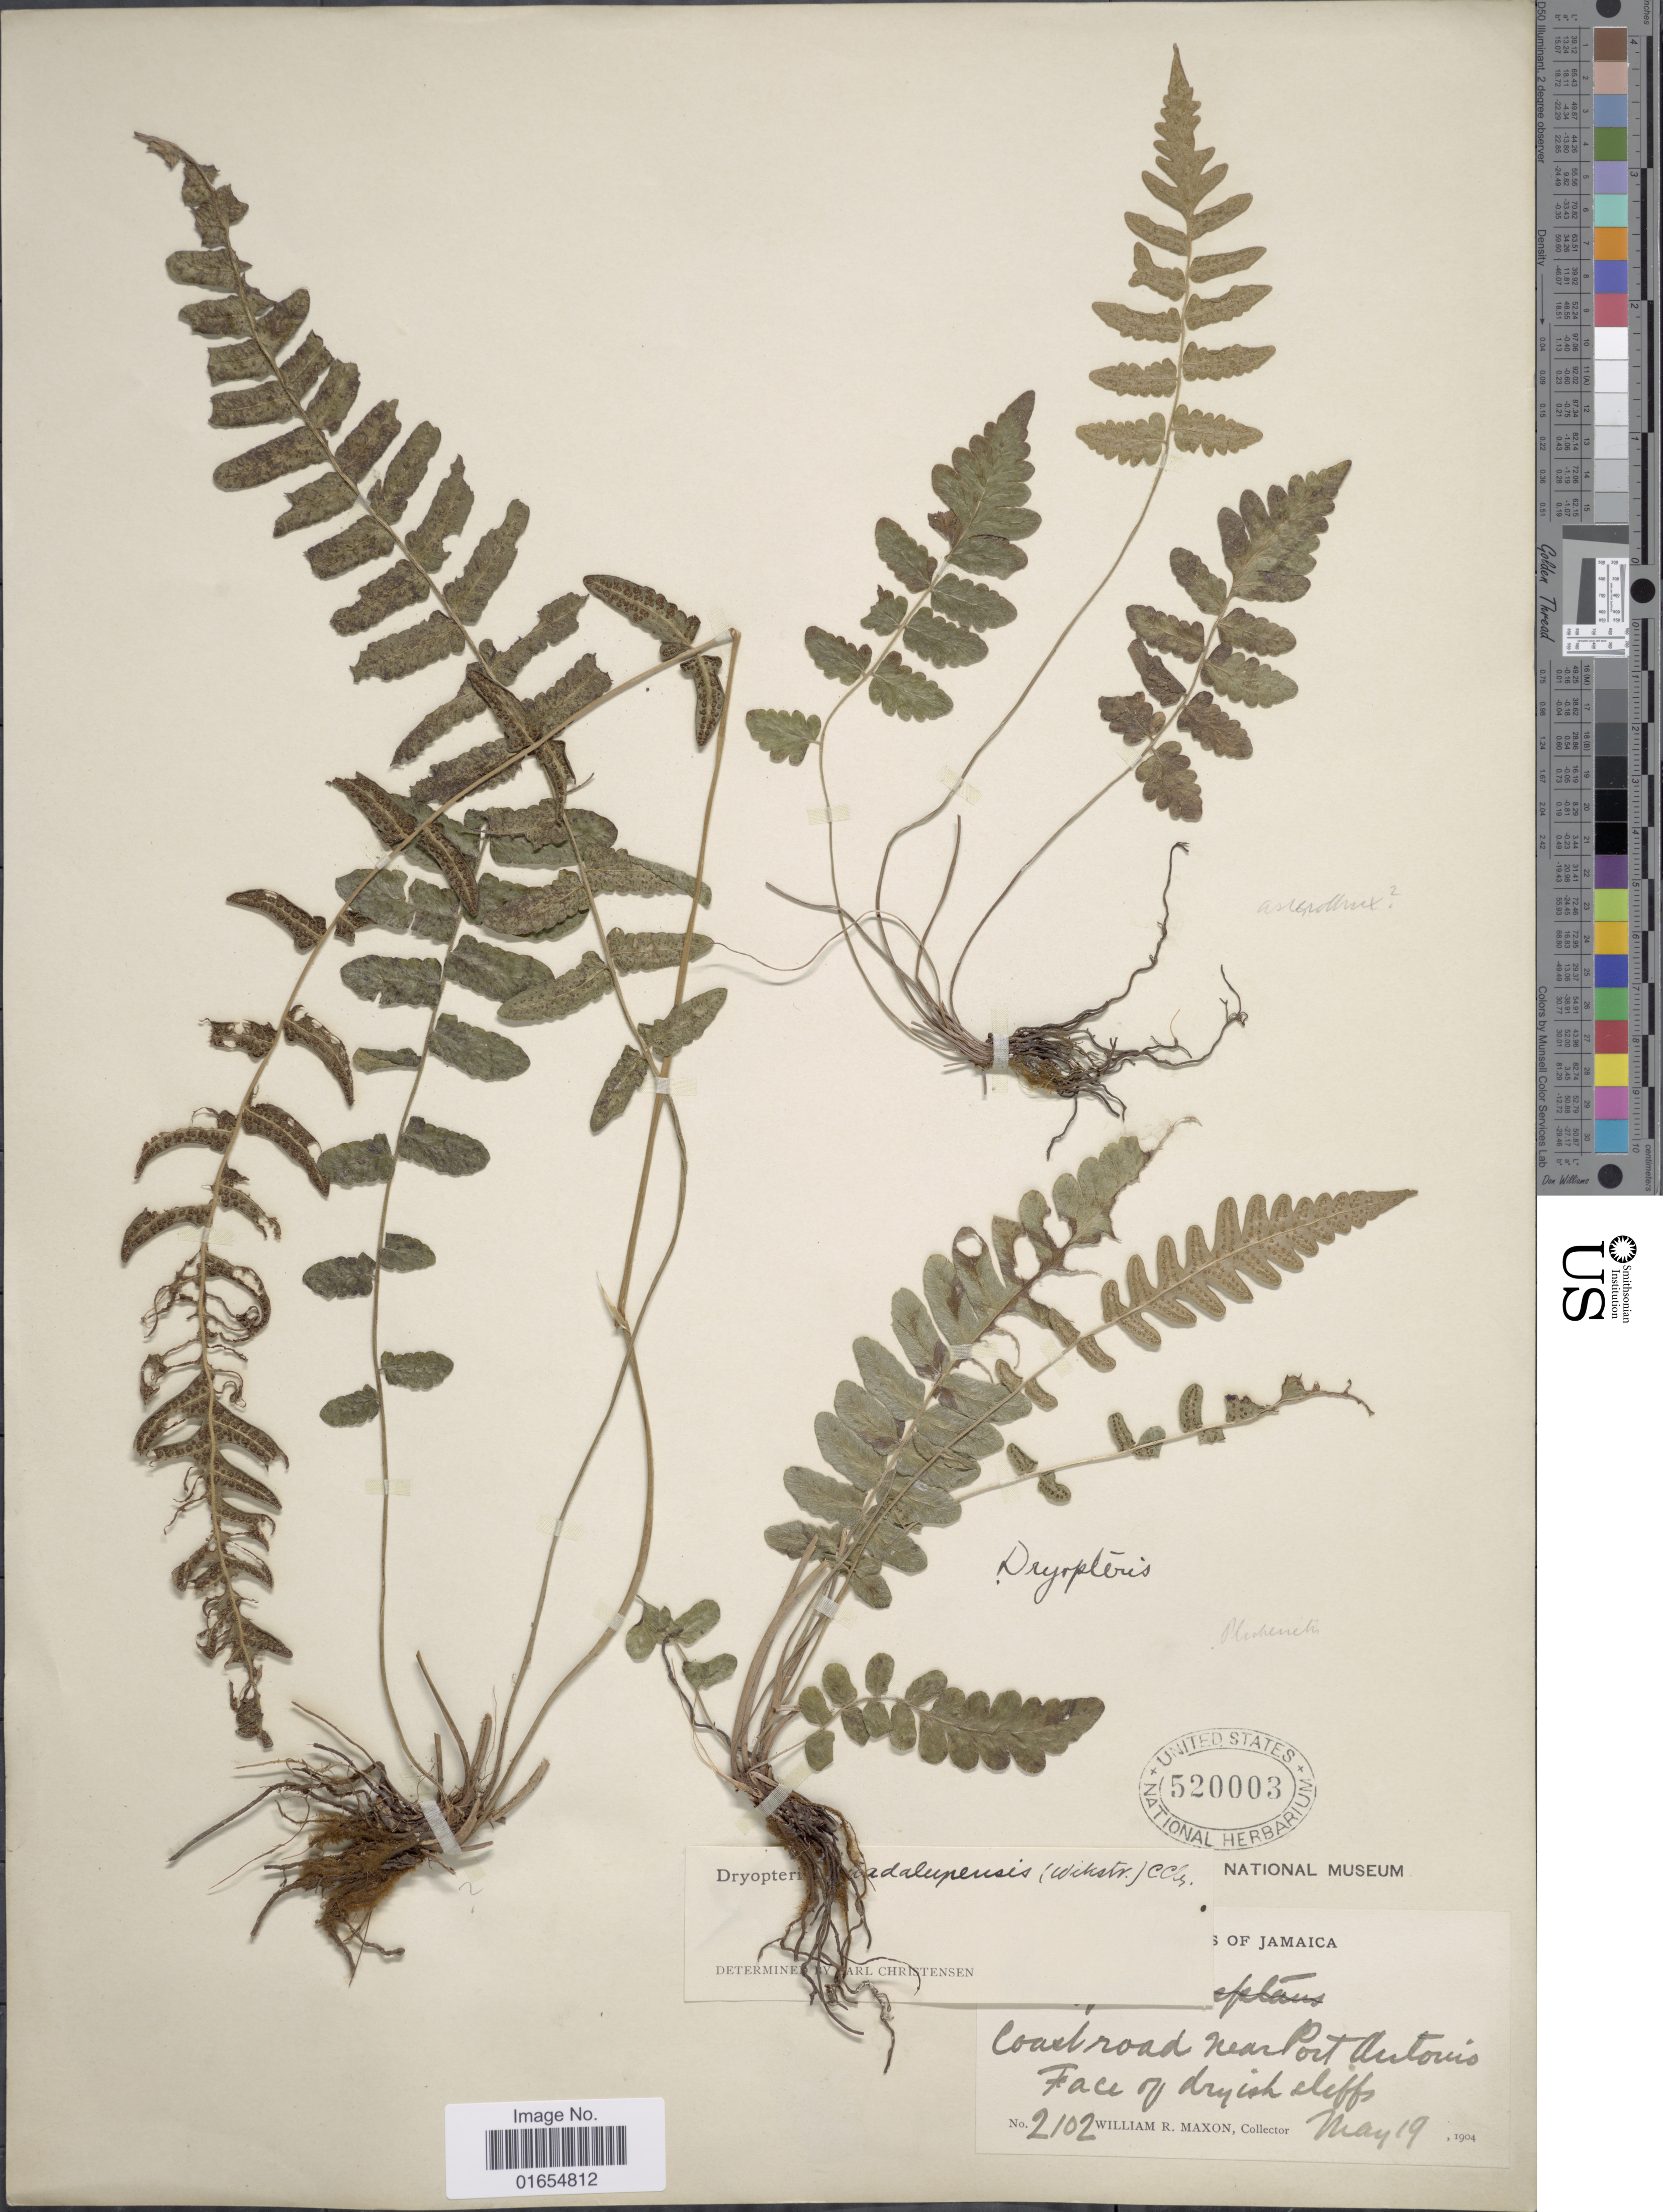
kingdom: Plantae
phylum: Tracheophyta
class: Polypodiopsida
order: Polypodiales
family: Thelypteridaceae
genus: Goniopteris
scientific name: Goniopteris reptans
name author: (J.F. Gmel.) C. Presl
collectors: W. R. Maxon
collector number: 2102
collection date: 1904-05-19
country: Jamaica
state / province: Portland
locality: Coast road near Port Antonio, face of dryish cliffs.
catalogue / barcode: US 520003